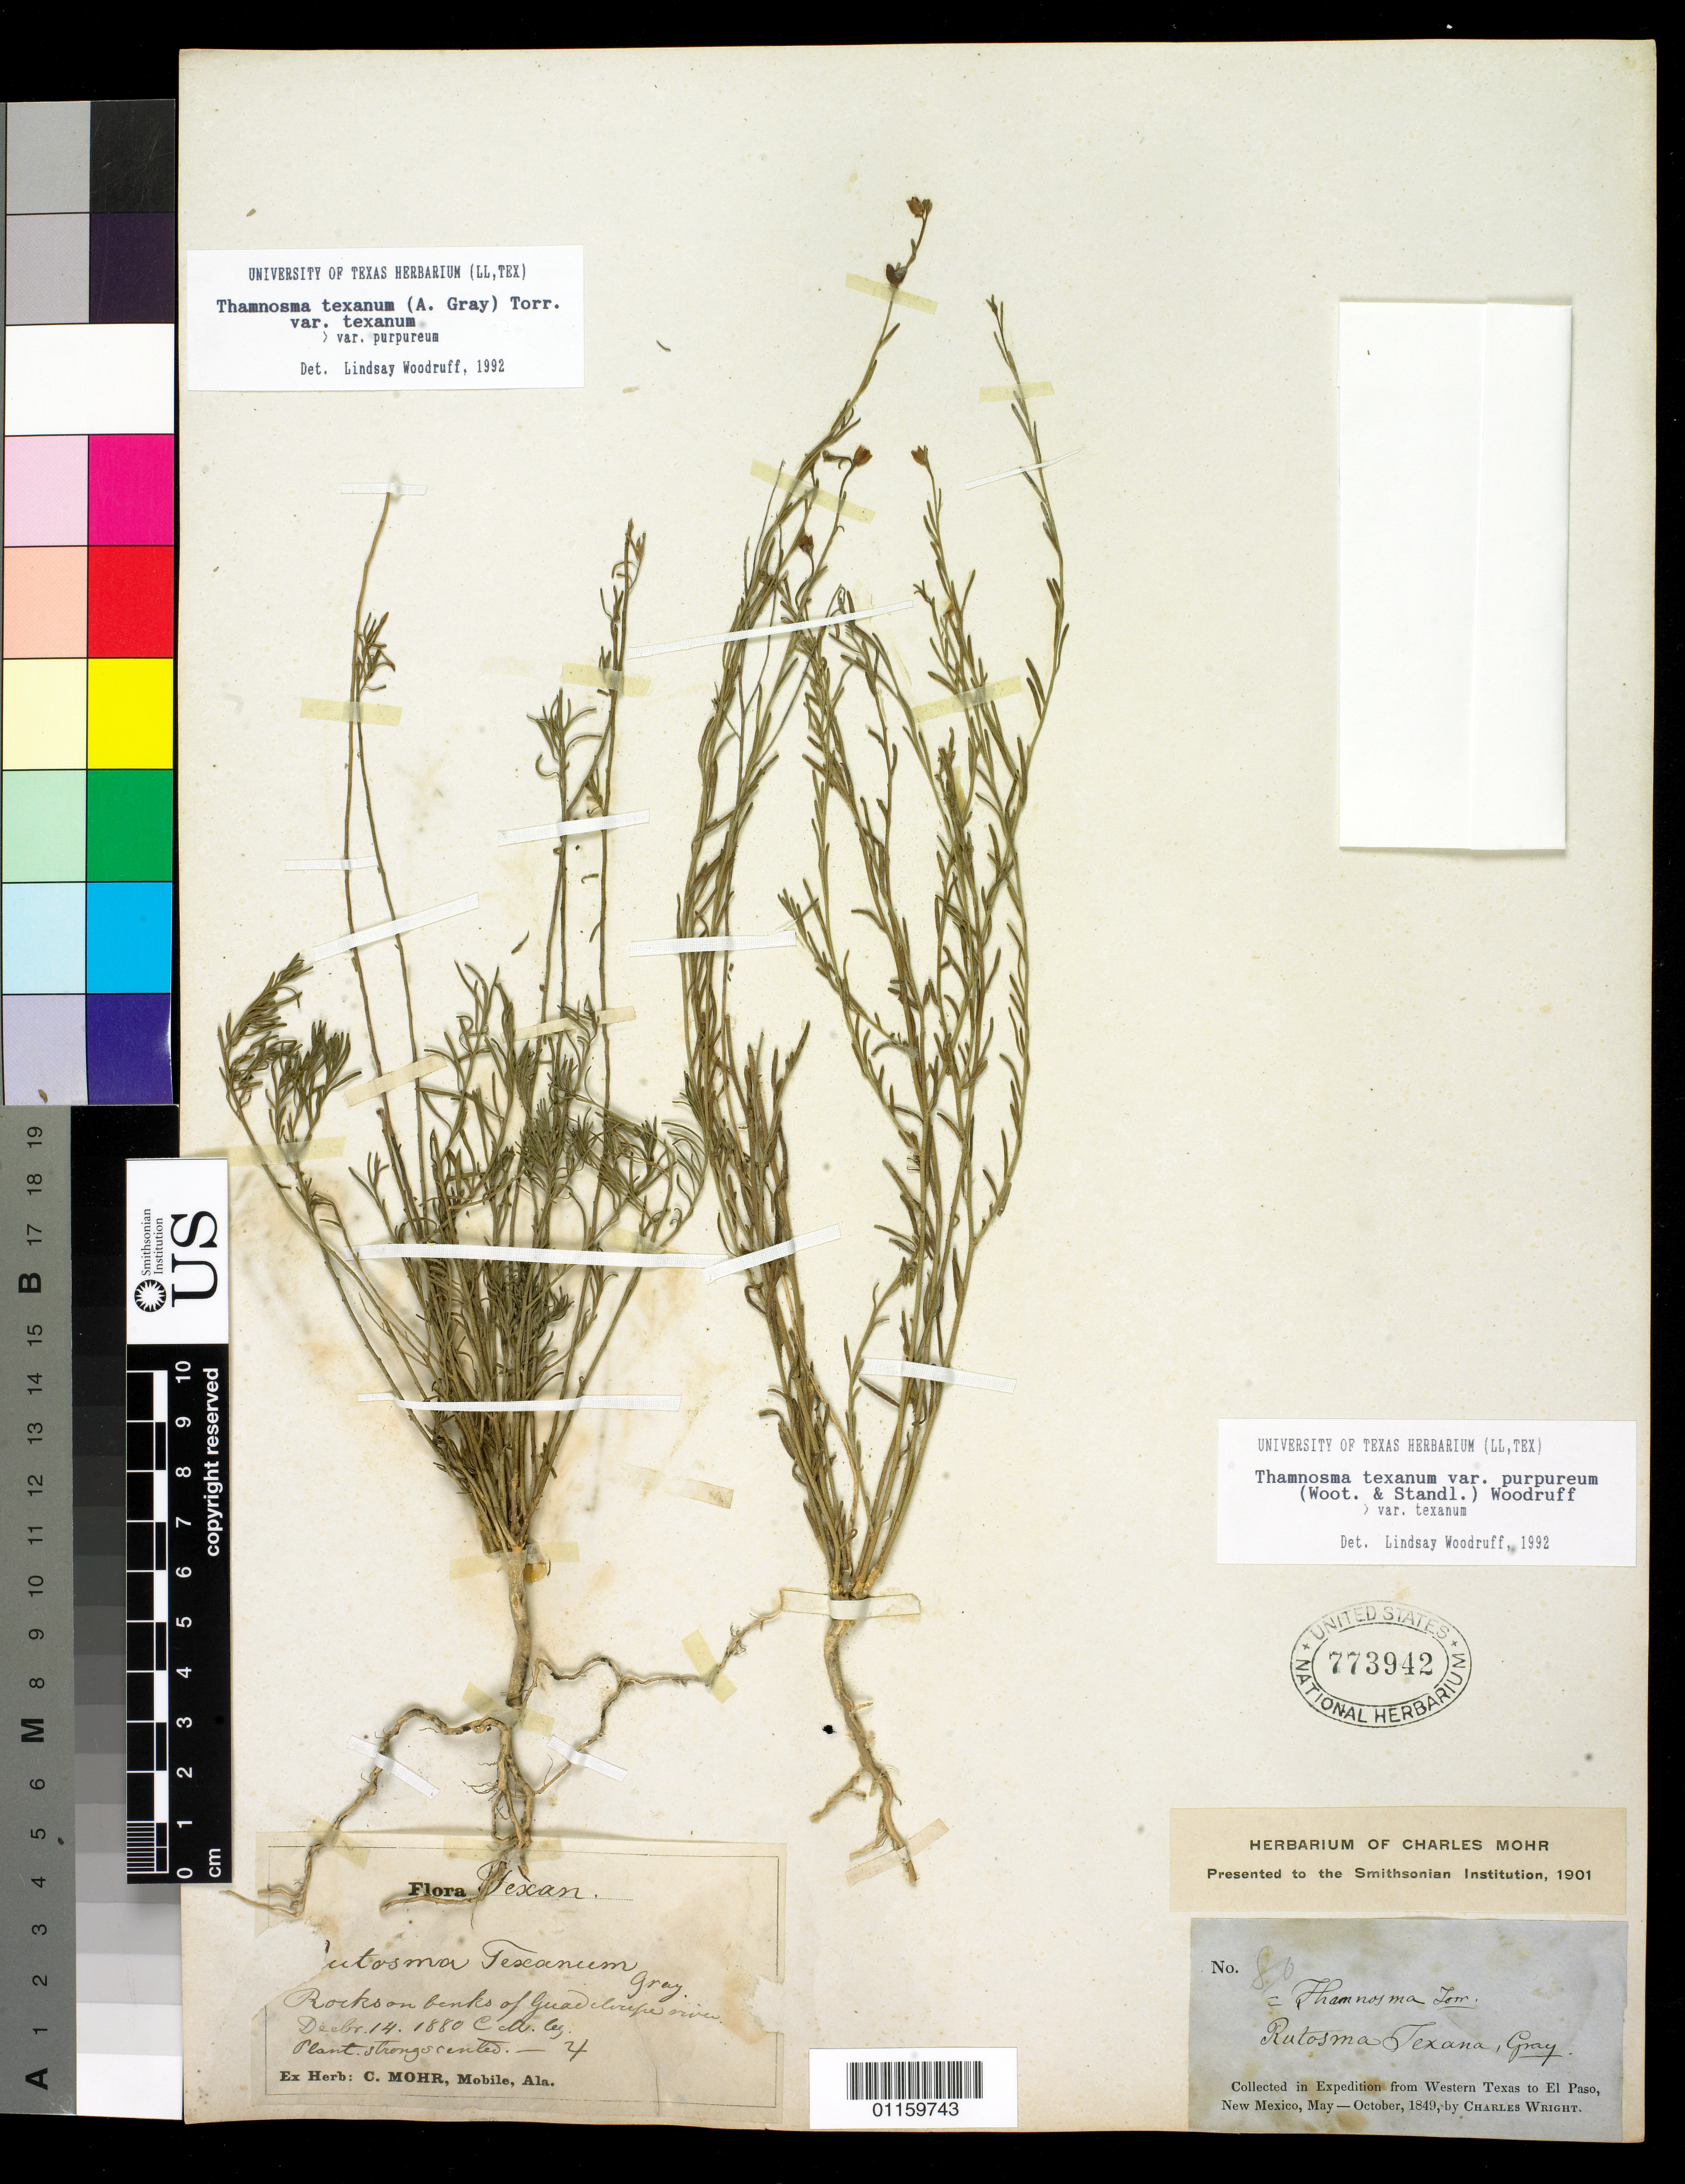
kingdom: Plantae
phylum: Tracheophyta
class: Magnoliopsida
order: Sapindales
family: Rutaceae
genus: Thamnosma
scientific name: Thamnosma texana var. texana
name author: (A. Gray) Torr.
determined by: Woodruff, L.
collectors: C. Wright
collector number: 80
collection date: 1849-05/1849-10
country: United States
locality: Collected in Expedition from Western Texas to El Paso, New Mexico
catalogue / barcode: US 773942